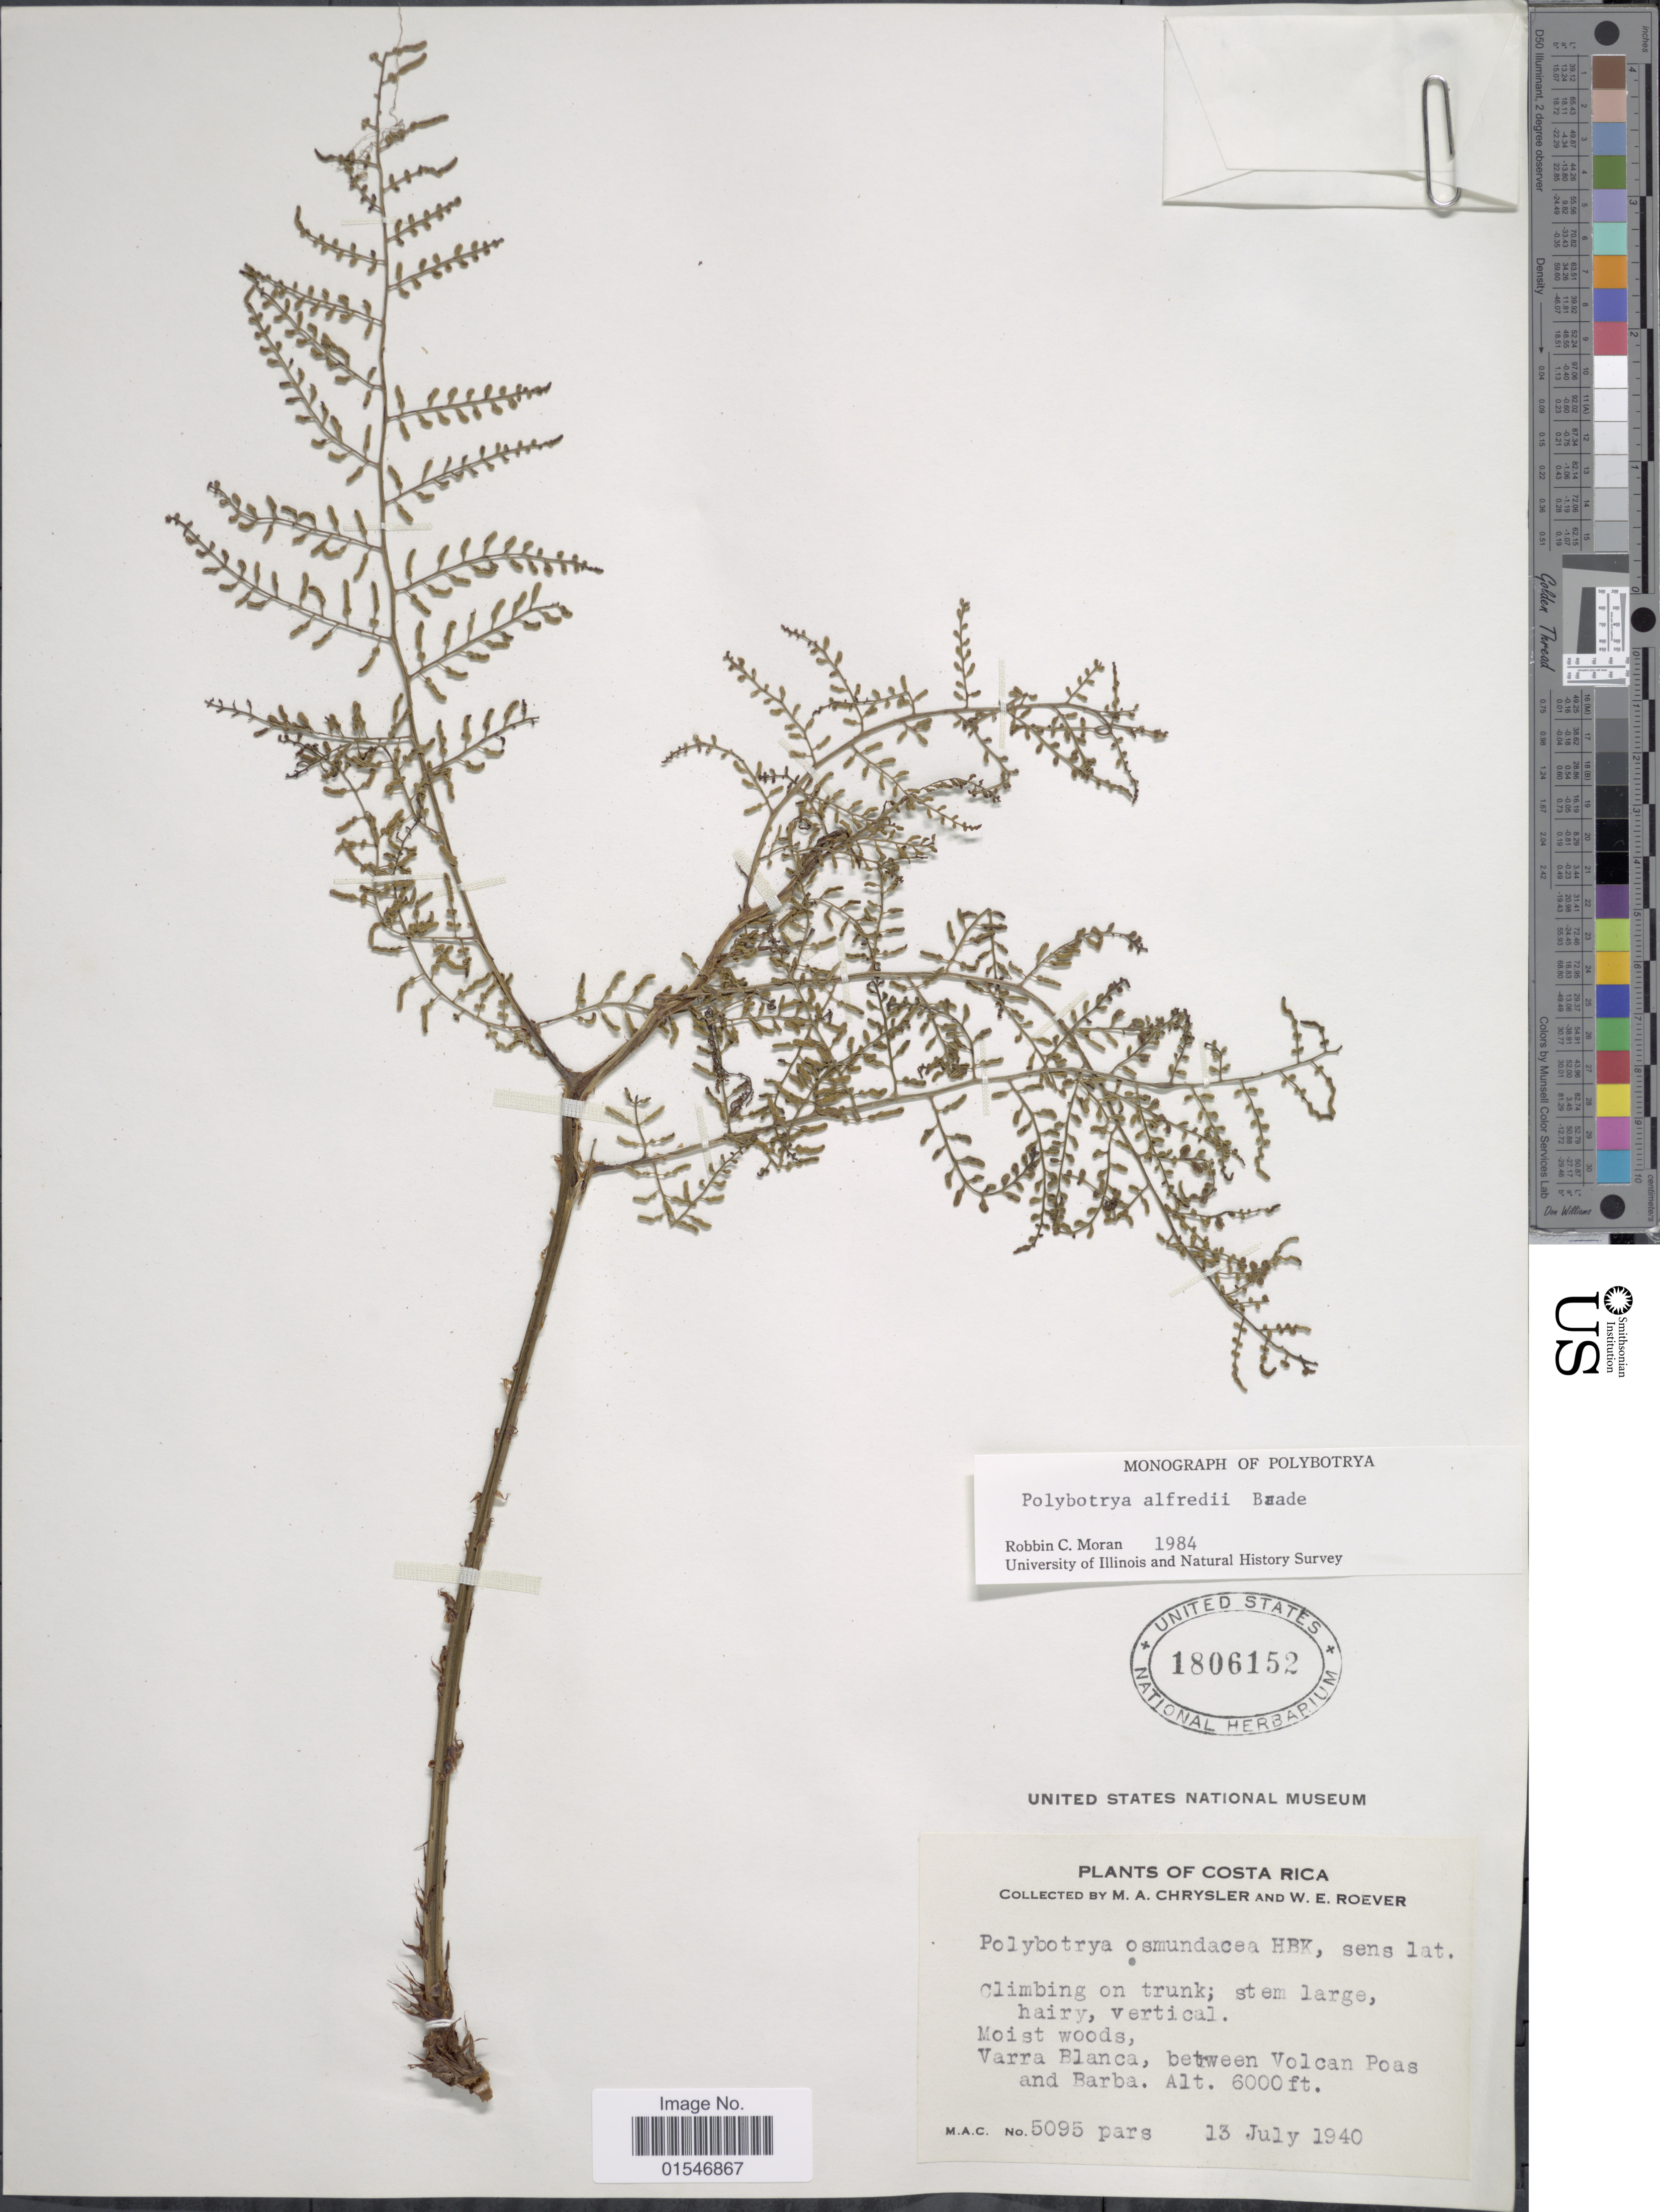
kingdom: Plantae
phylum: Tracheophyta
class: Polypodiopsida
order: Polypodiales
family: Dryopteridaceae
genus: Polybotrya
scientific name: Polybotrya alfredii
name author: Brade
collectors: M. A. Chrysler & W. Roever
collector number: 5095pars*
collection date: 1940-07-13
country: Costa Rica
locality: Costa Rica. Varra Blanca, between Volcan Poas and Barba.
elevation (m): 1829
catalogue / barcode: US 1806152